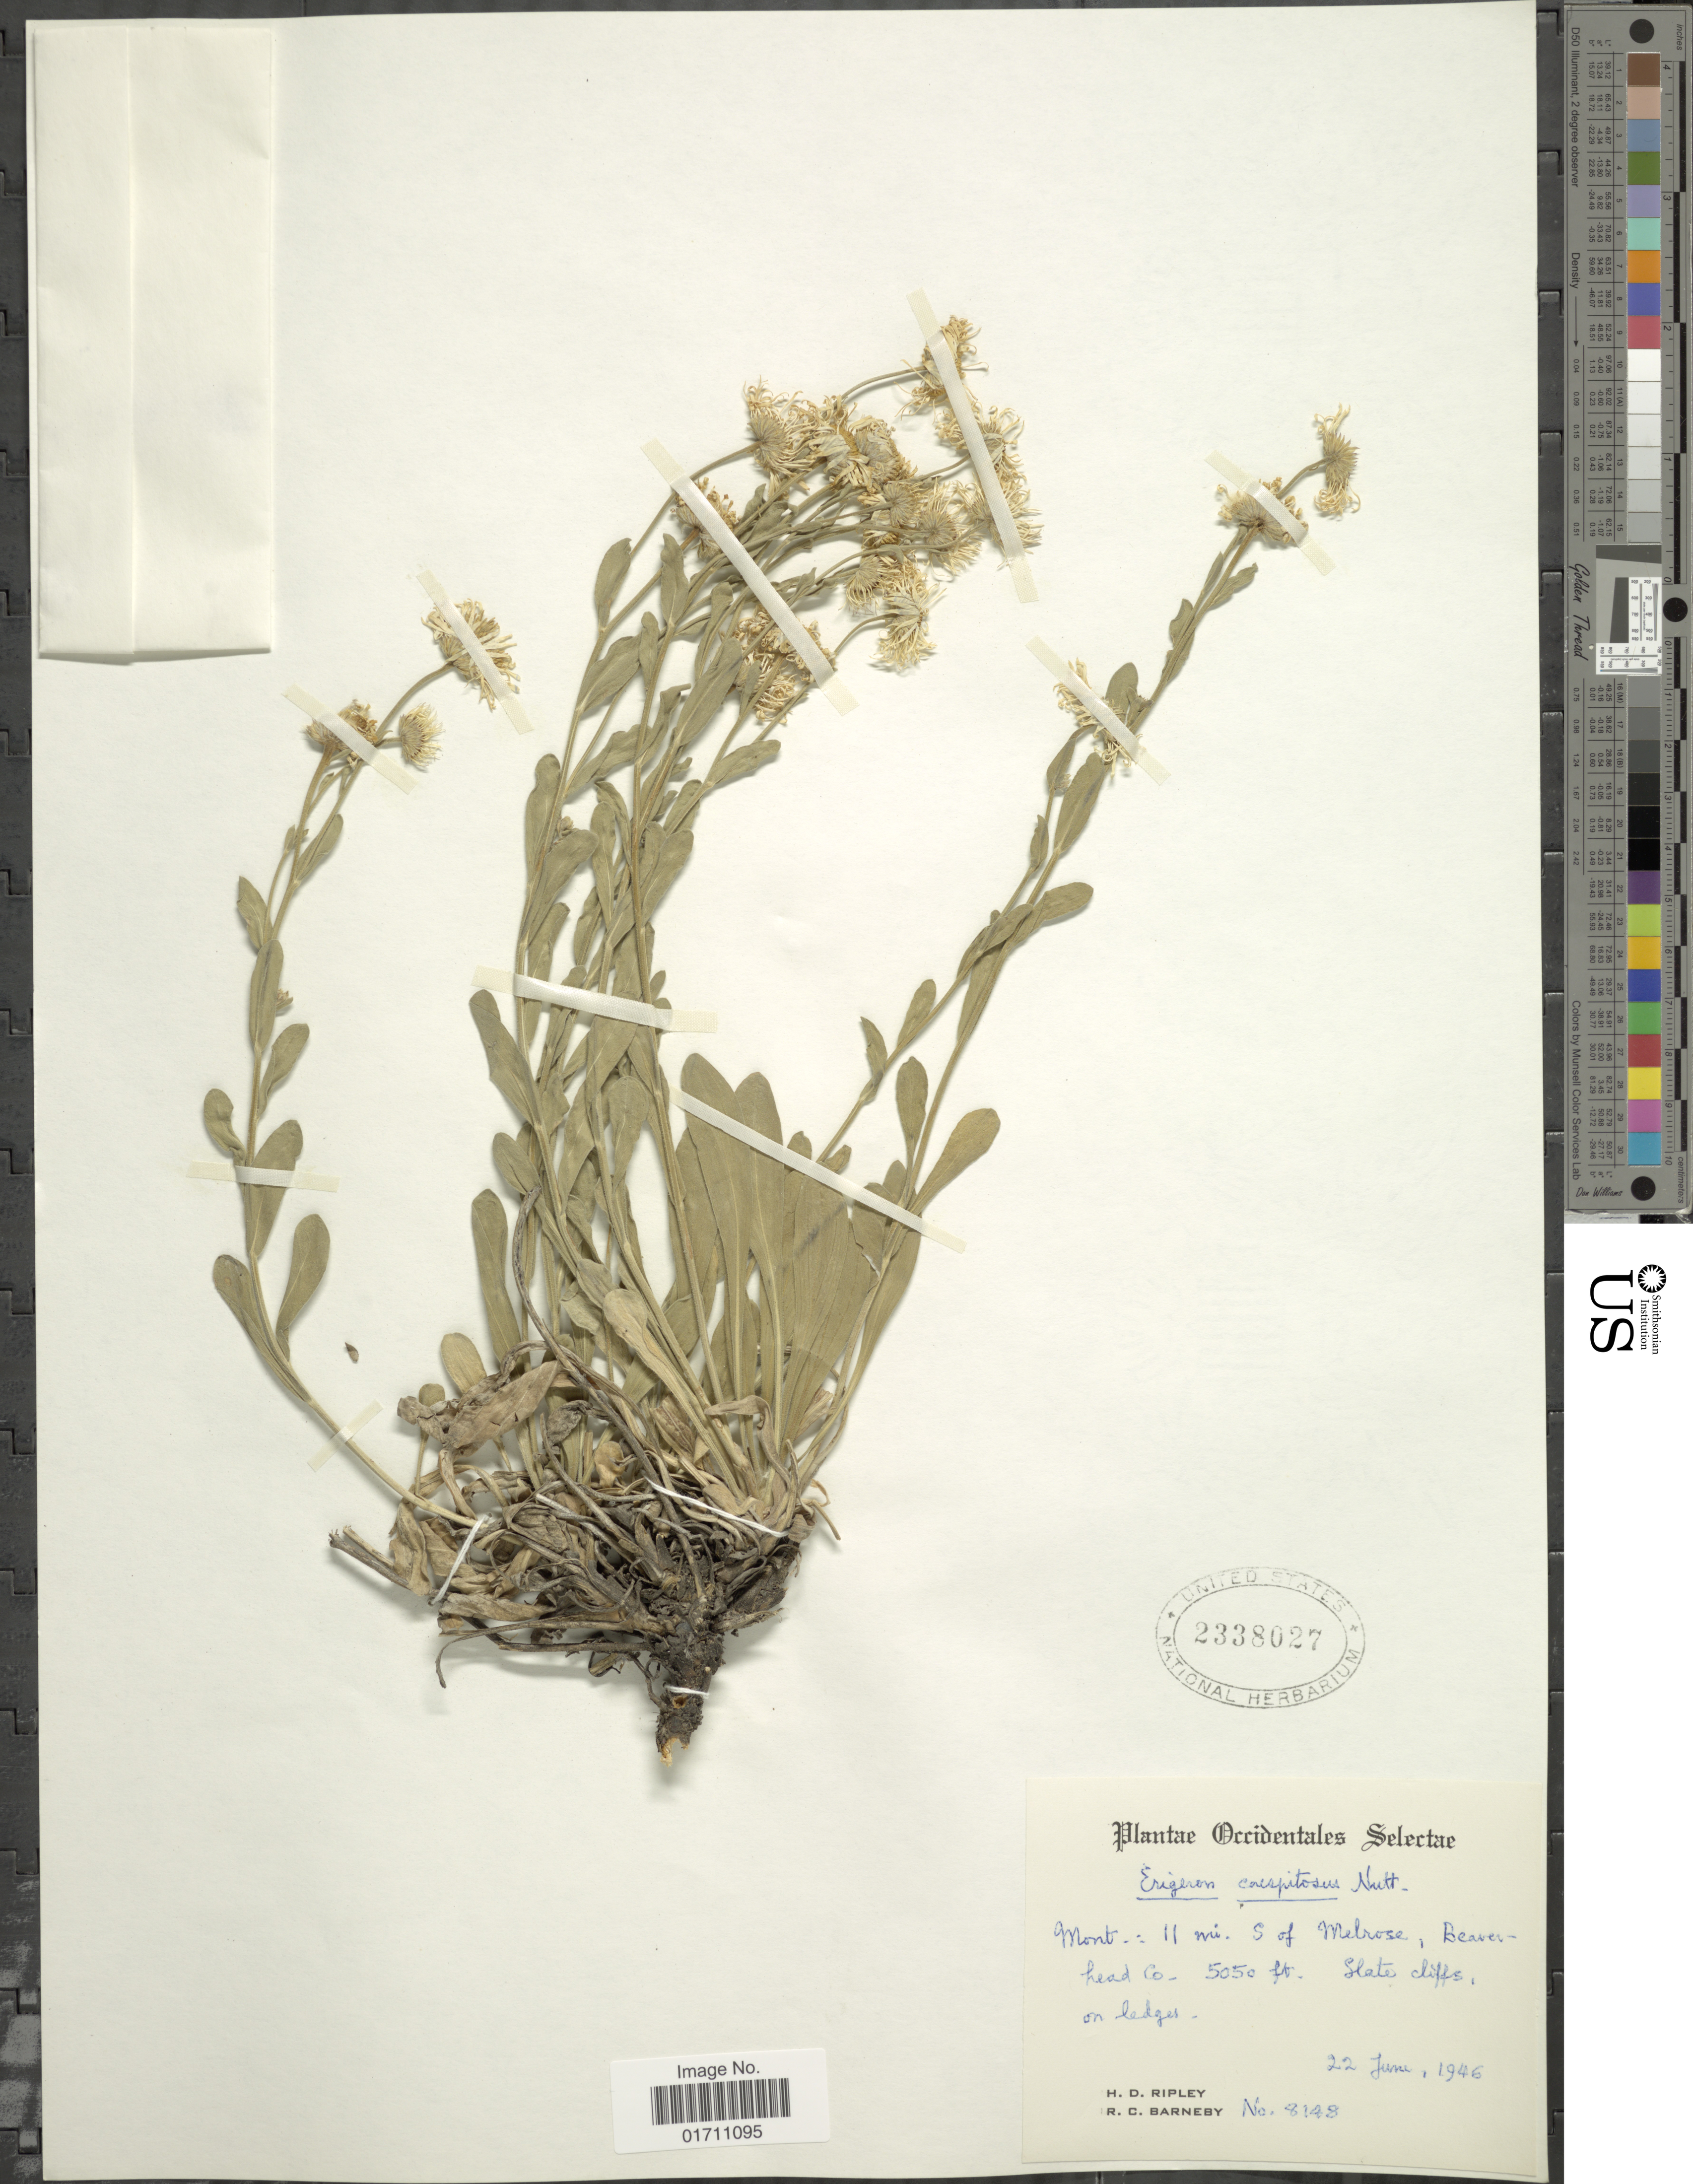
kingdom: Plantae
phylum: Tracheophyta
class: Magnoliopsida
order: Asterales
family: Asteraceae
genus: Erigeron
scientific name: Erigeron caespitosus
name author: Nutt.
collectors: H. Ripley & R. C. Barneby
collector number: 8148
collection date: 1946-06-22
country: United States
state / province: Montana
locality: Occidentales Selectae, Mont: 11 mi S of Mebrose, Beaverhead Co, Slate cliffs on ledges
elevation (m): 1539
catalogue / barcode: US 2338027